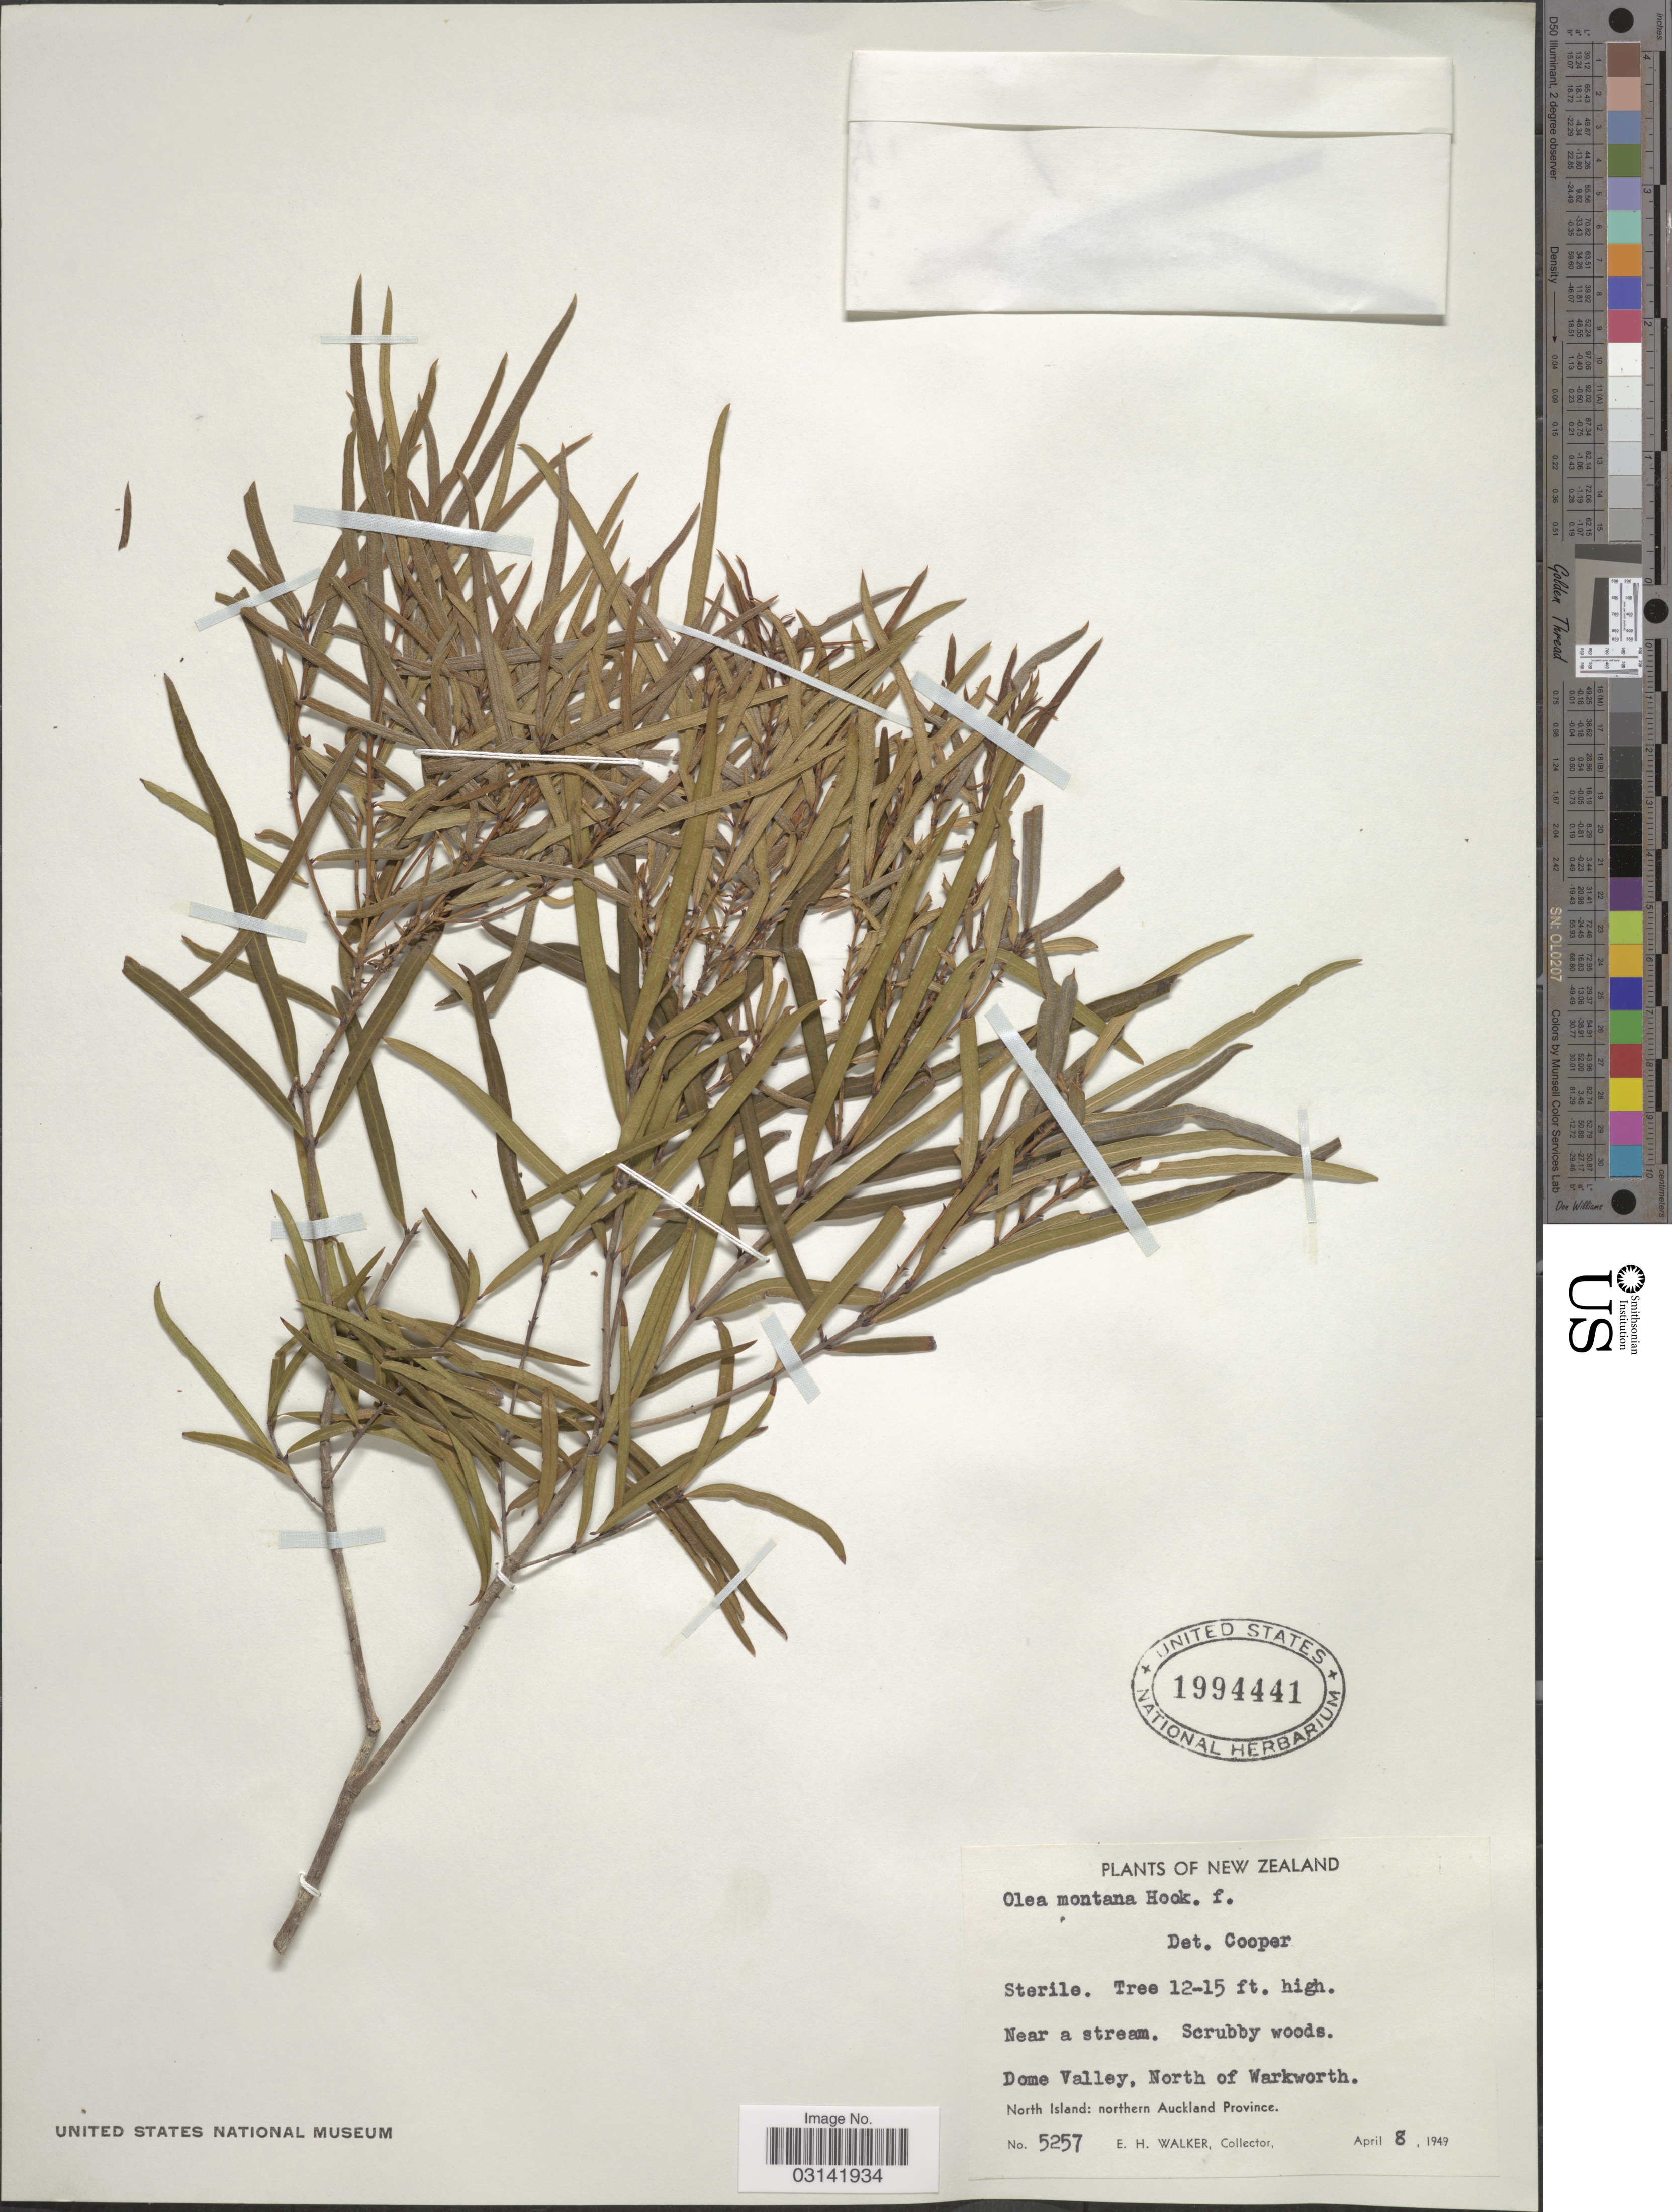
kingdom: Plantae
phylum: Tracheophyta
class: Magnoliopsida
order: Lamiales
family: Oleaceae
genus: Olea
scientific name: Olea montana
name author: Hook. f.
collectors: E. H. Walker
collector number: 5257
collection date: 1949-04-08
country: New Zealand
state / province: Auckland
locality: Dome Valley, North of Warkworth. North Island: northern Auckland Province.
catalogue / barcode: US 1994441